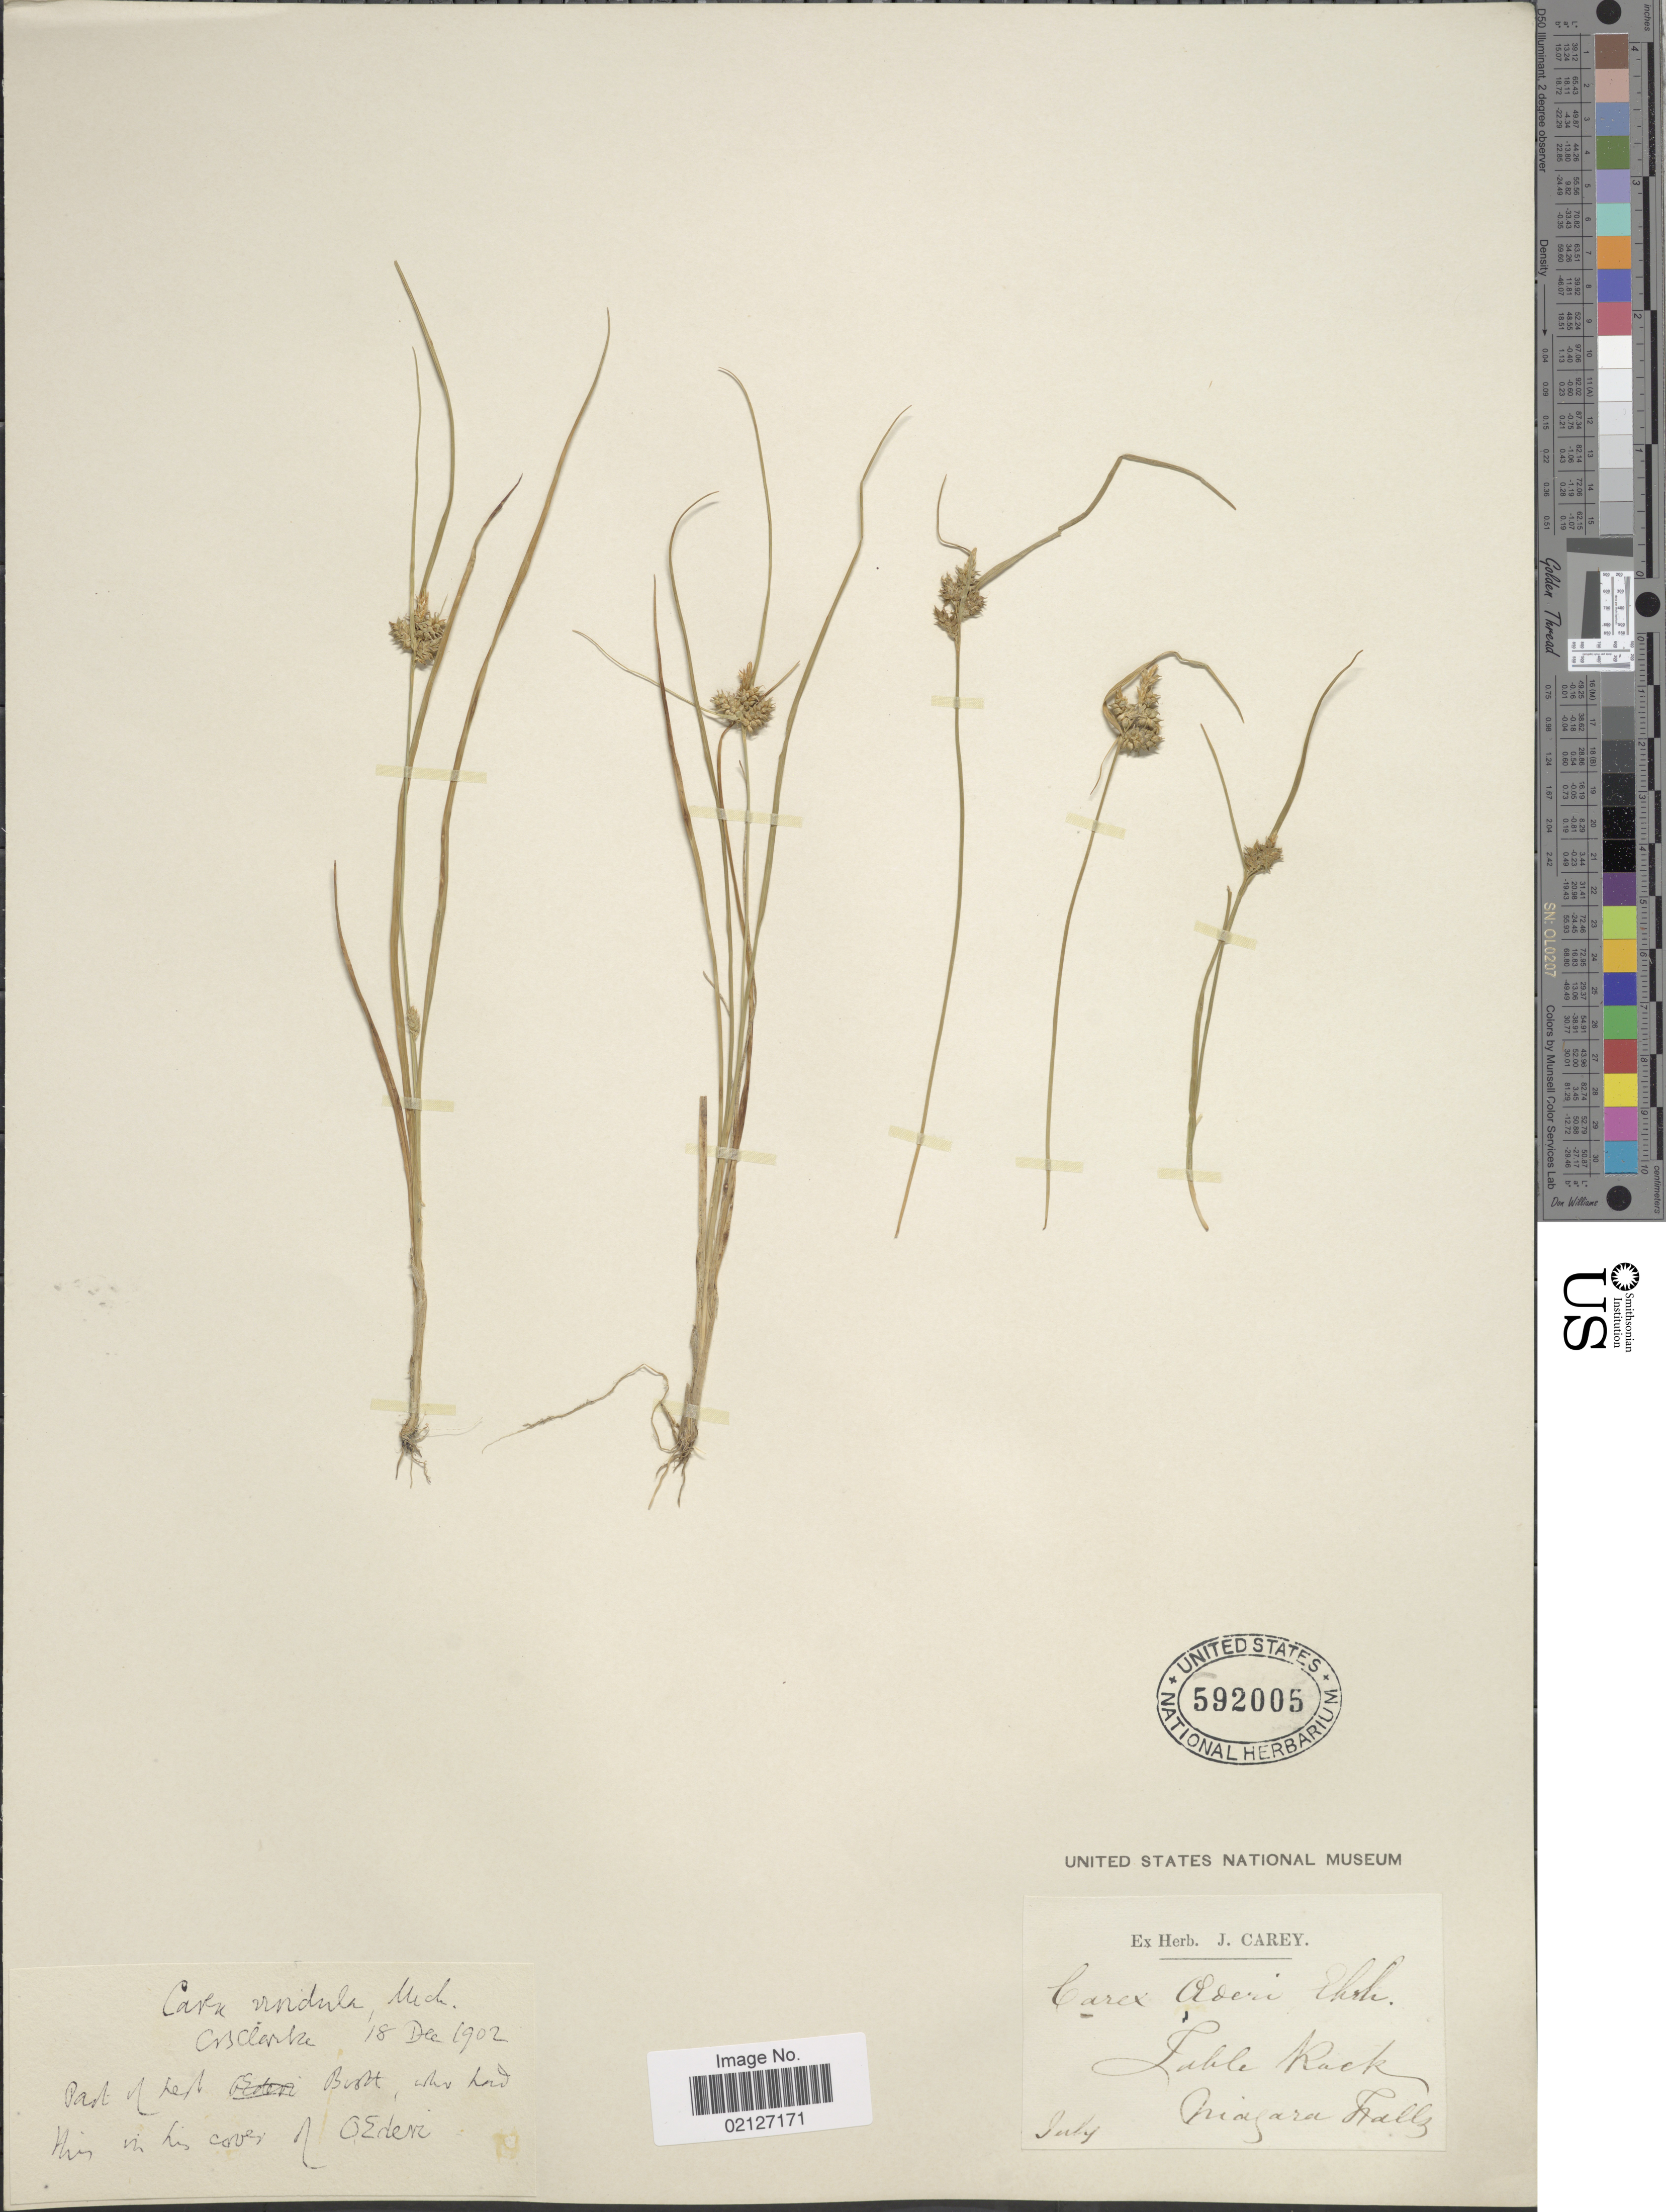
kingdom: Plantae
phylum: Tracheophyta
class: Liliopsida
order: Poales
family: Cyperaceae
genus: Carex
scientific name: Carex oederi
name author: Retz.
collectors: ex herb. J. Carey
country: Canada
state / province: Ontario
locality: Table Rock, Niagara Falls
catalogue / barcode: US 592005